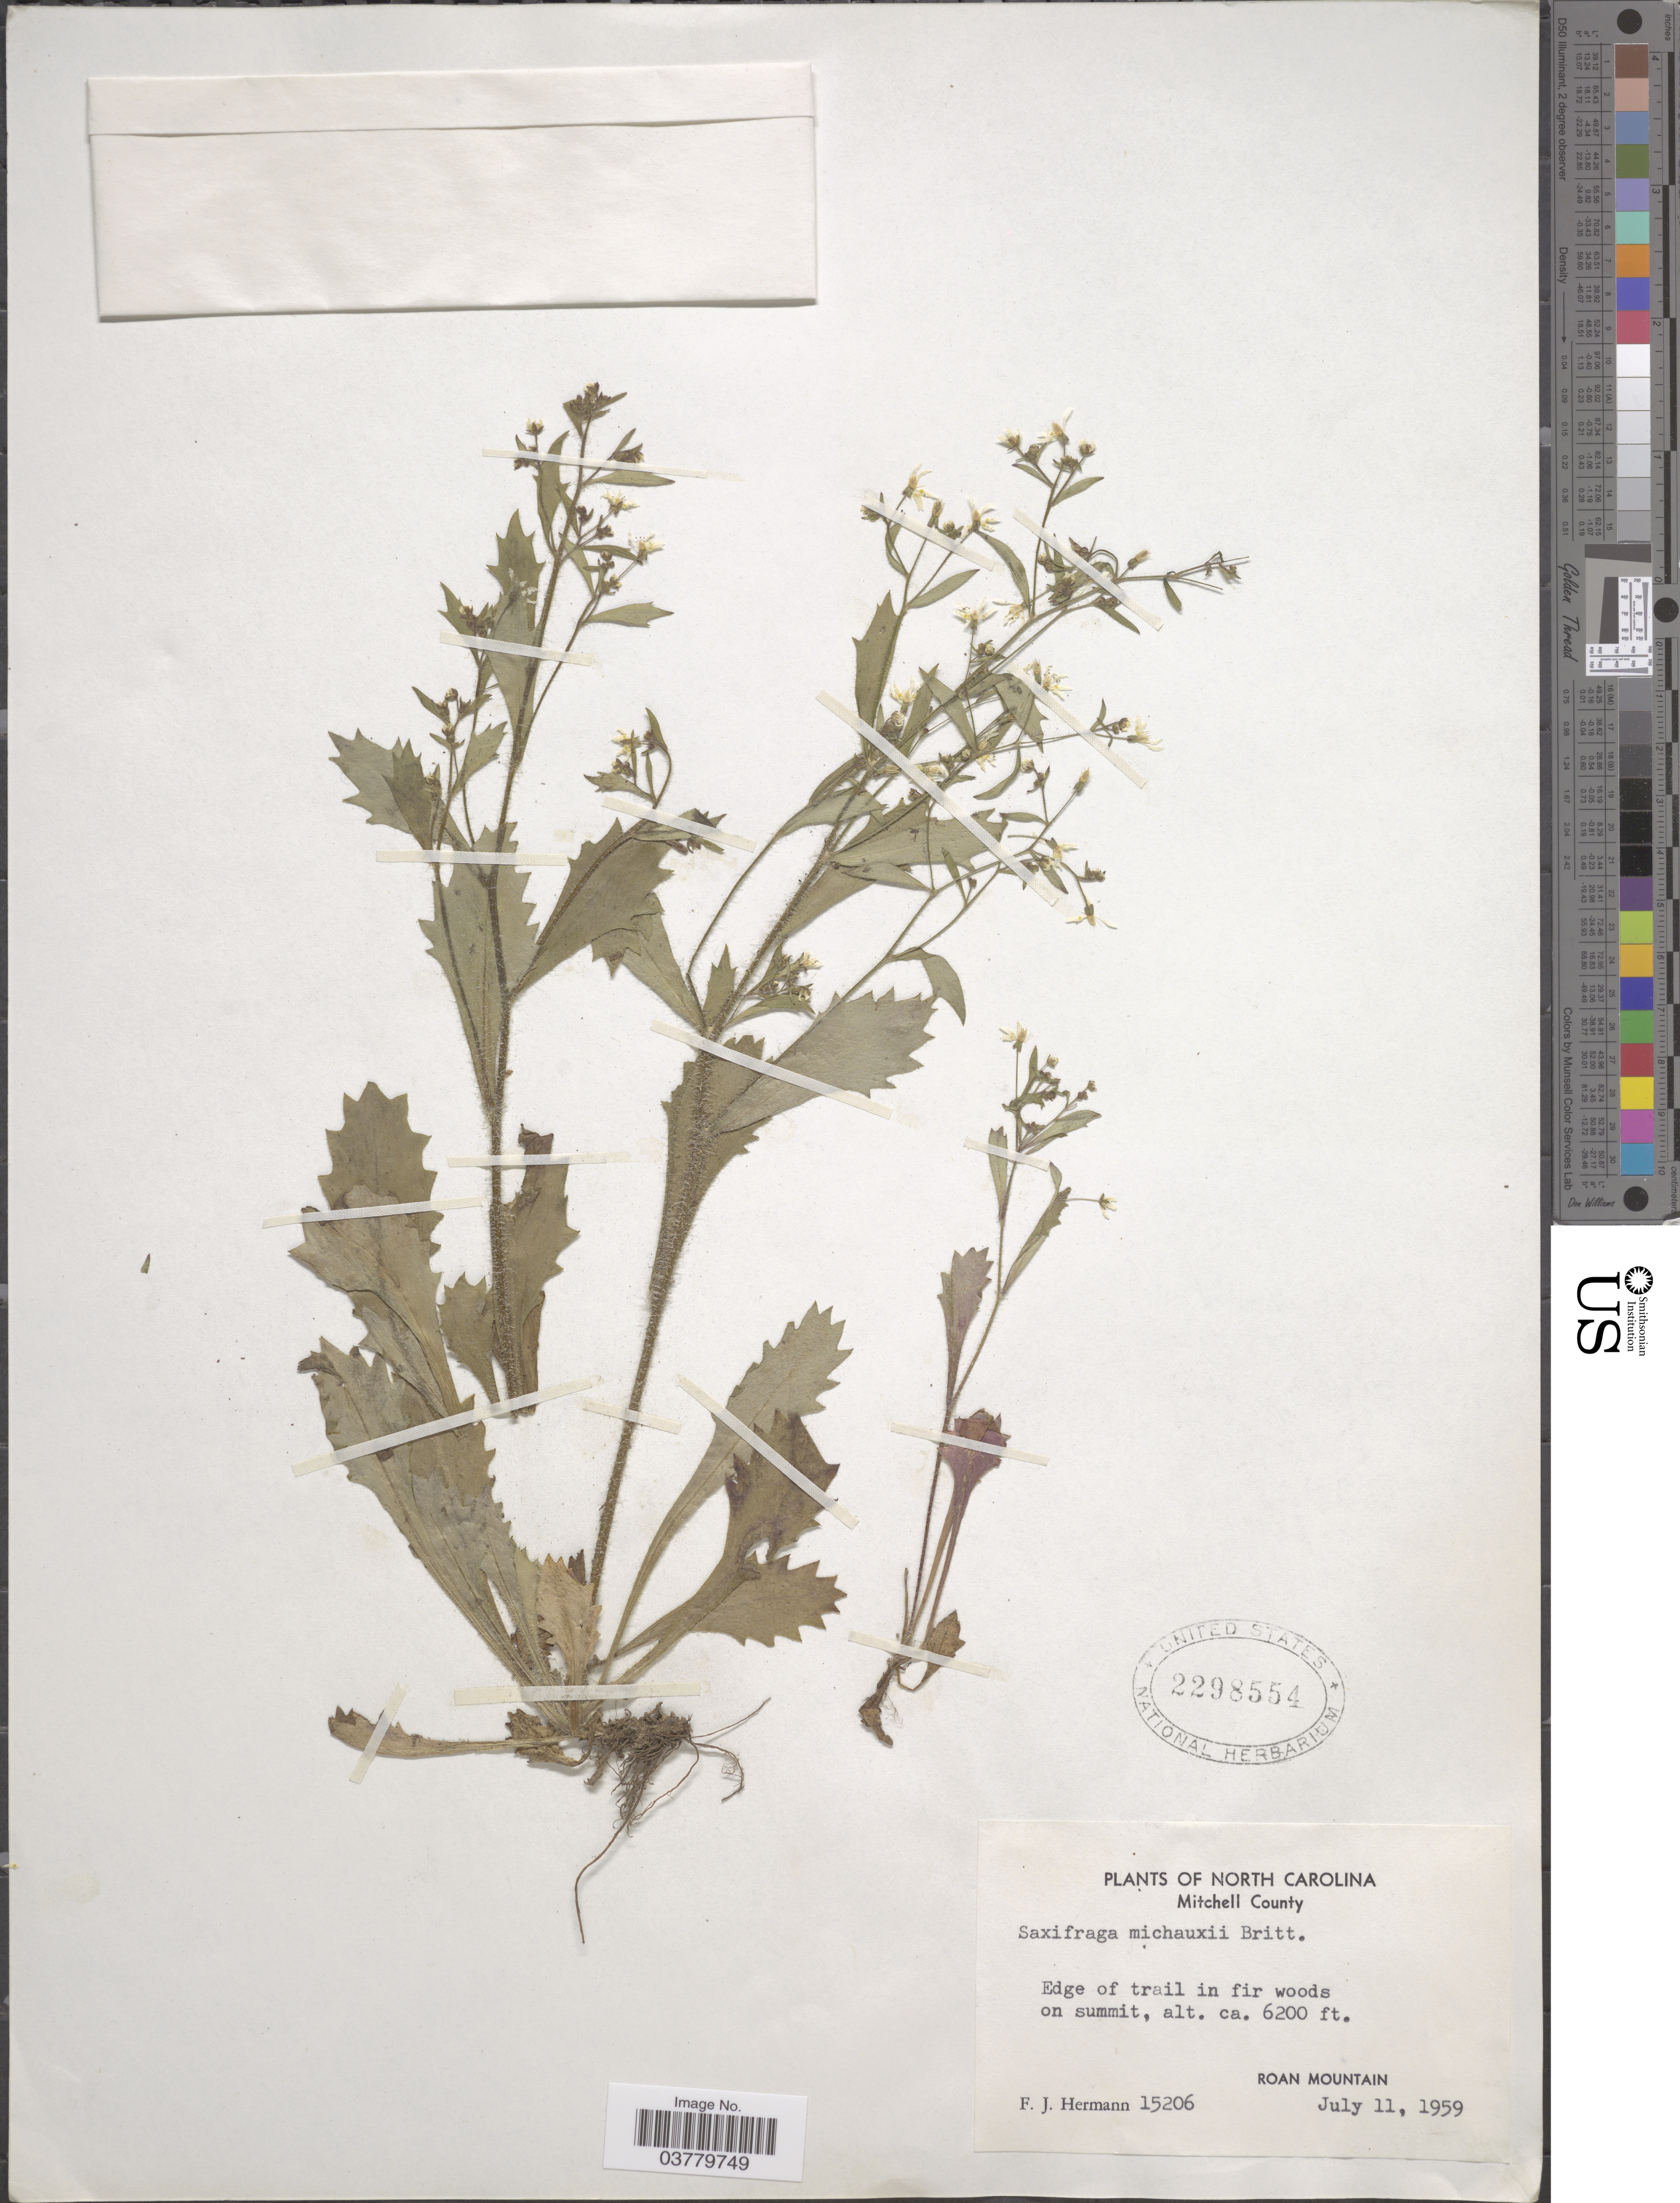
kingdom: Plantae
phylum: Tracheophyta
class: Magnoliopsida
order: Saxifragales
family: Saxifragaceae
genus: Micranthes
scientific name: Micranthes petiolaris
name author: (Raf.) Bush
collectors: F. J. Hermann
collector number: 15206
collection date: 1959-07-11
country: United States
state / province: North Carolina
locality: Mitchell County. Edge of trail in fir woods on summit. Roan Mountain.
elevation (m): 1890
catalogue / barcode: US 2298554